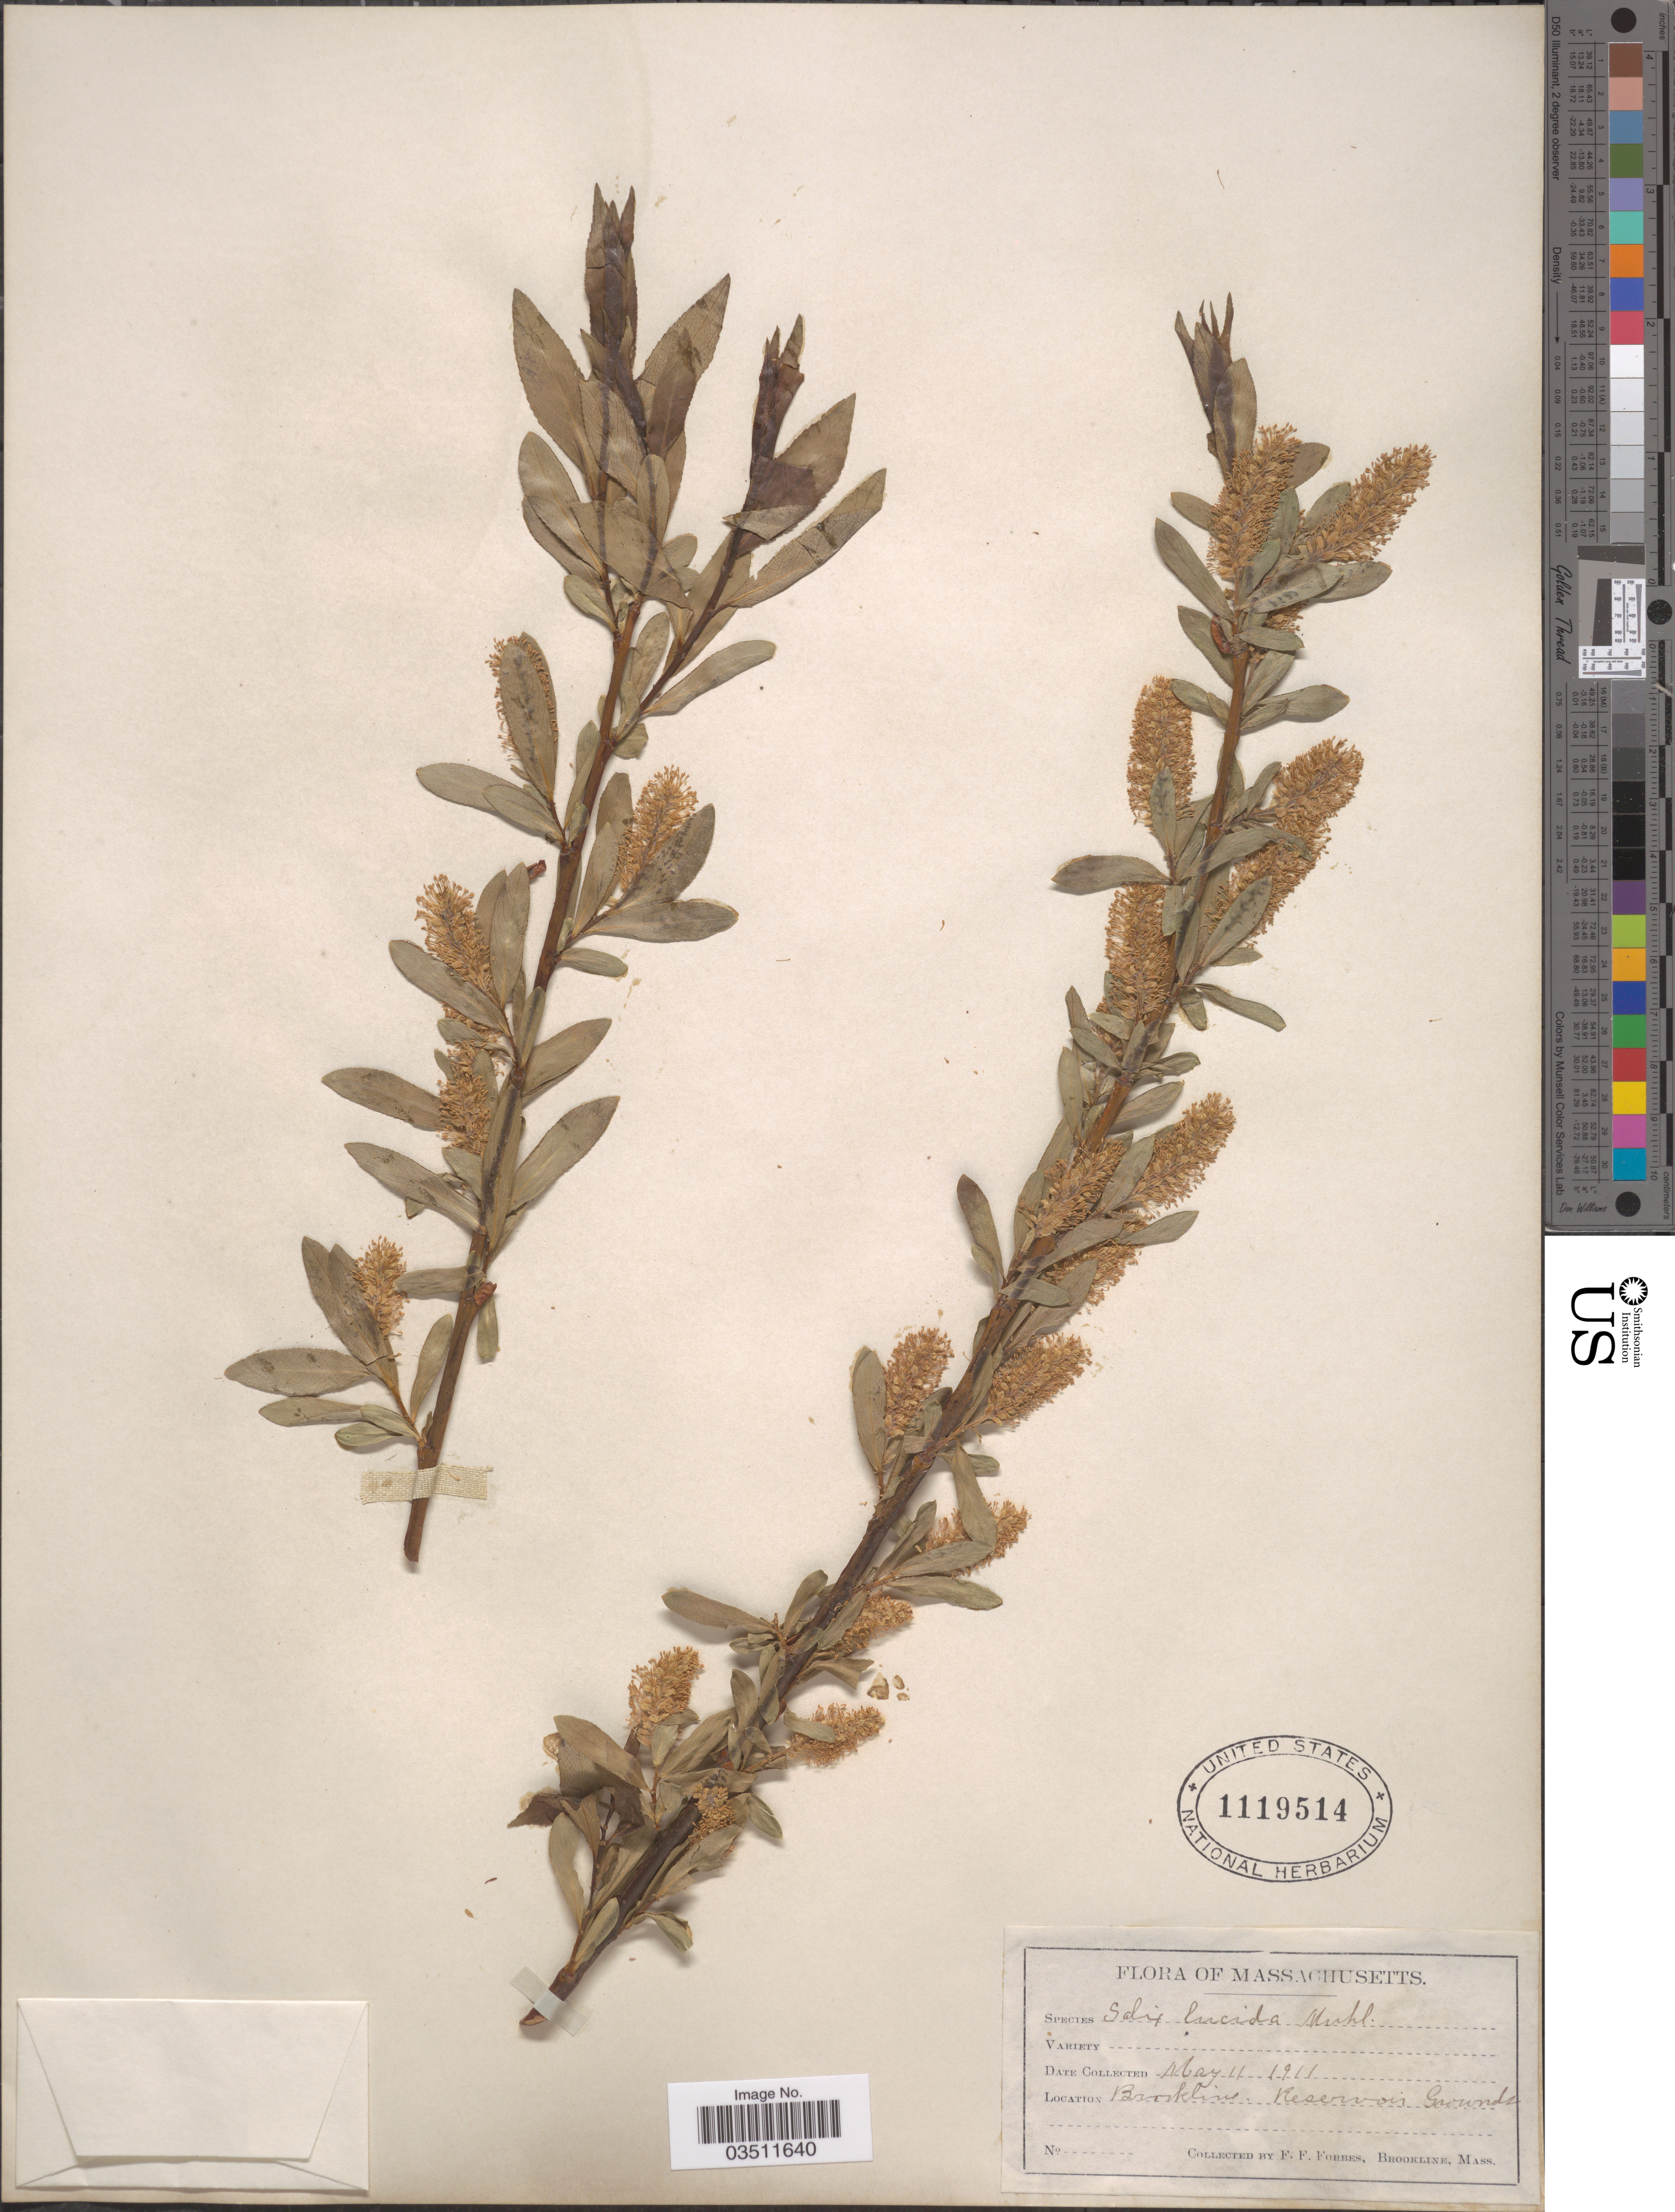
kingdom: Plantae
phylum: Tracheophyta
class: Magnoliopsida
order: Malpighiales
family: Salicaceae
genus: Salix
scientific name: Salix lucida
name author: Muhl.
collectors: F. Forbes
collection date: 1911-05-11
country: United States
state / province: Massachusetts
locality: Brookline Reservoir Grounds.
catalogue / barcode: US 1119514